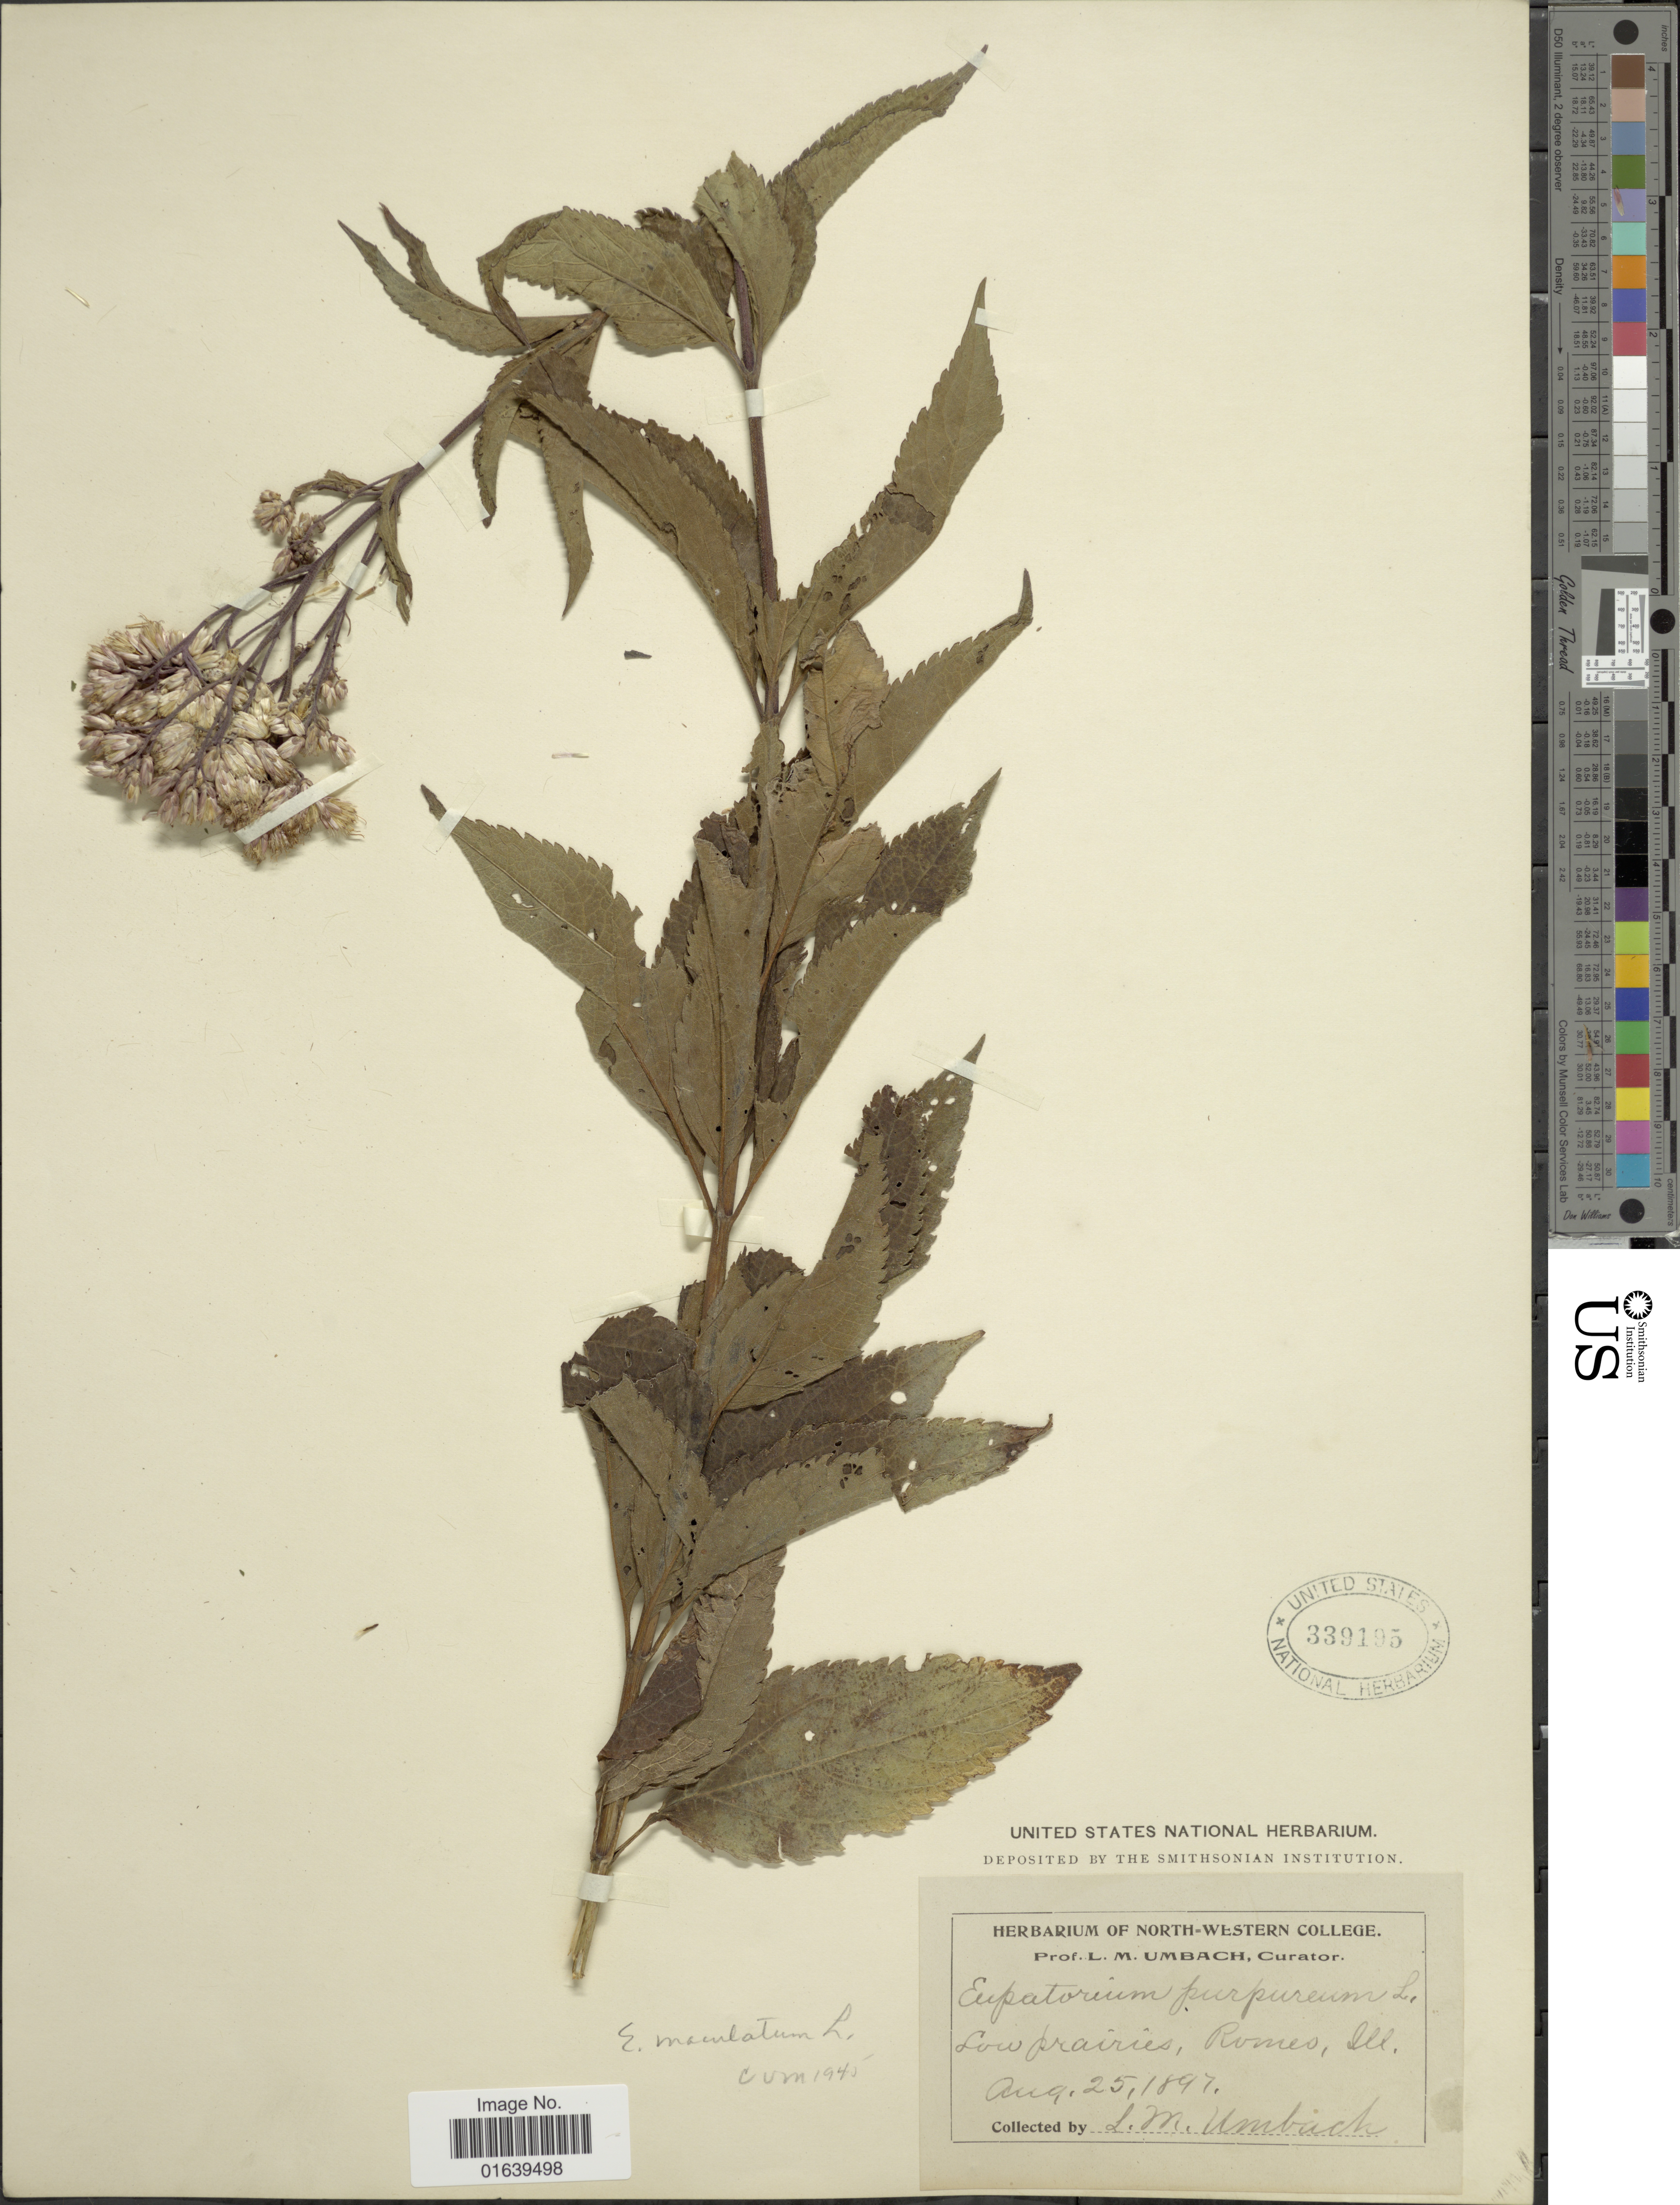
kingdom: Plantae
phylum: Tracheophyta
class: Magnoliopsida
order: Asterales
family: Asteraceae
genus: Eupatorium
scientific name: Eupatorium maculatum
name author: L.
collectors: L. M. Umbach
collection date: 1897-08-25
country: United States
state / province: Illinois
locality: Low prairies, Rome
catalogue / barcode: US 339195